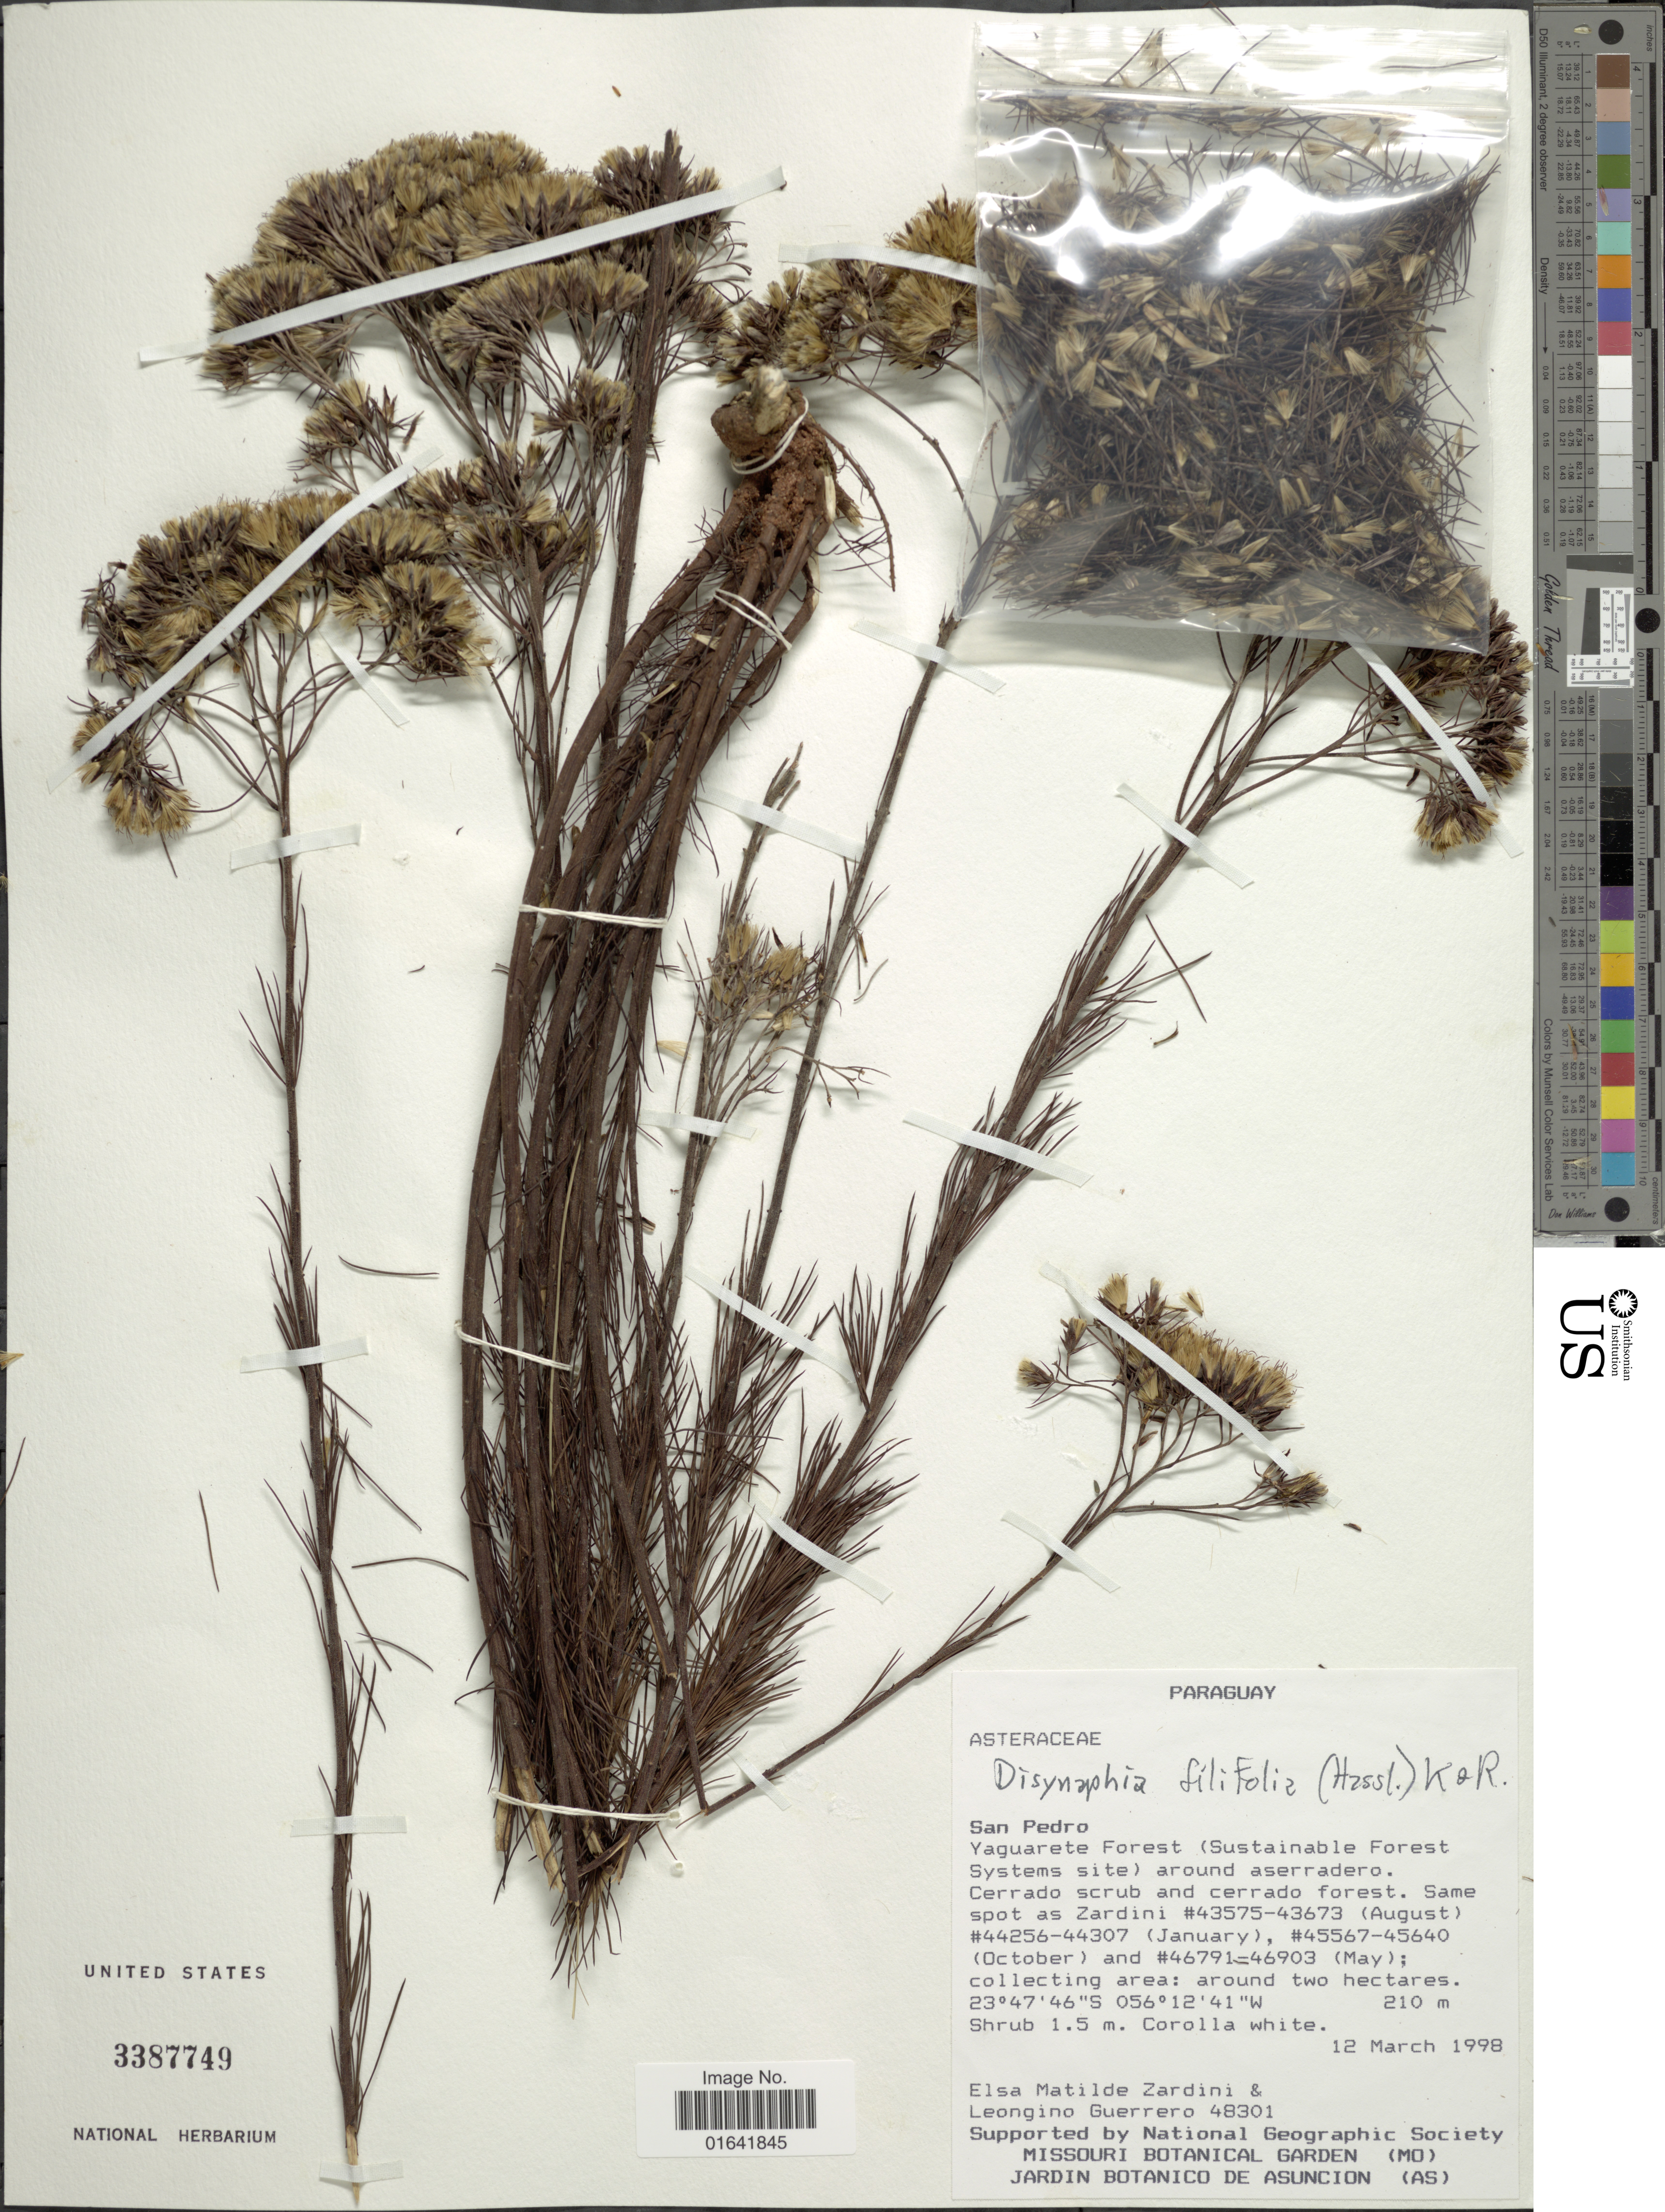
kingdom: Plantae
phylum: Tracheophyta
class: Magnoliopsida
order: Asterales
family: Asteraceae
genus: Disynaphia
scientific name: Disynaphia filifolia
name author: (Hassl.) R.M. King & H. Rob.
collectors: E. M. Zardini & L. Guerrero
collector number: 48301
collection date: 1998-03-12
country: Paraguay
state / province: San Pedro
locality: Yaguarete Forest (Sustainable Forest Systems site) around aserradero.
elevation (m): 210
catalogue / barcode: US 3387749